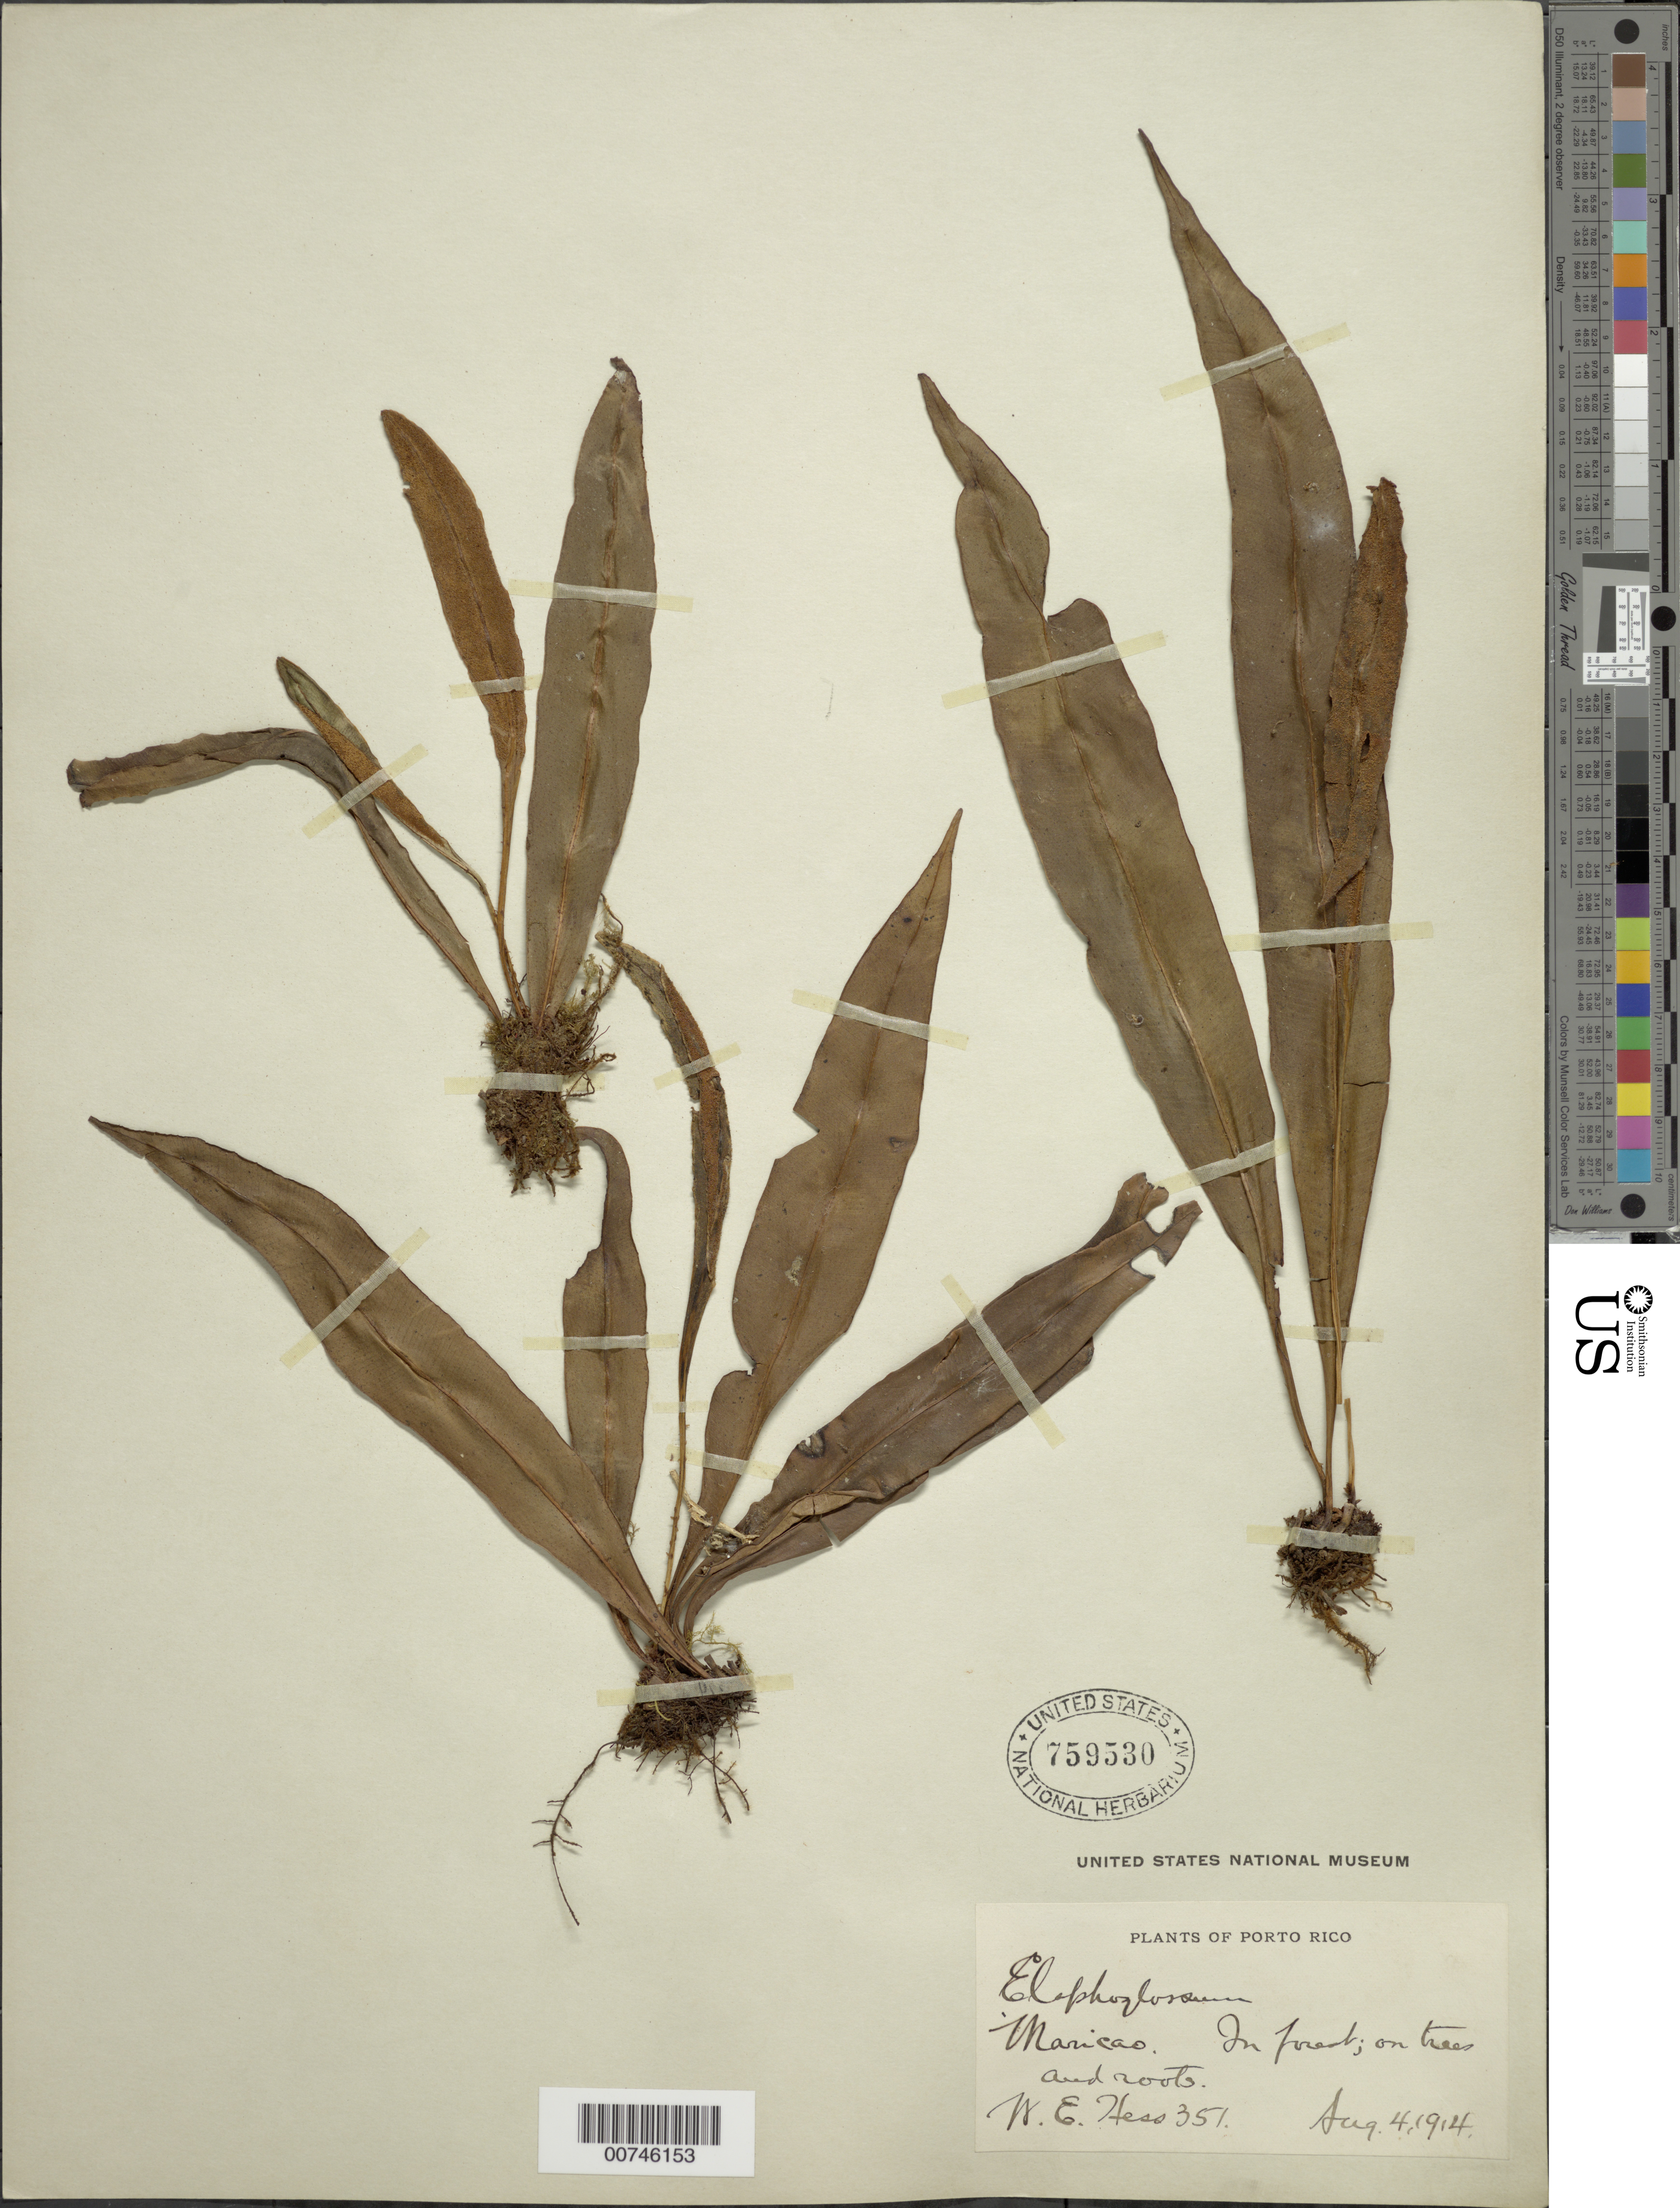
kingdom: Plantae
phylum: Tracheophyta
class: Polypodiopsida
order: Polypodiales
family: Dryopteridaceae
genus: Elaphoglossum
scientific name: Elaphoglossum rigidum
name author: (Aubl.) Urb.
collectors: W. Hess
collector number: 351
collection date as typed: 04 Aug 1914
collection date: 1914-08-04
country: Puerto Rico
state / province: Maricao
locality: In forest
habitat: On trees and roots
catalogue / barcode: US 759530